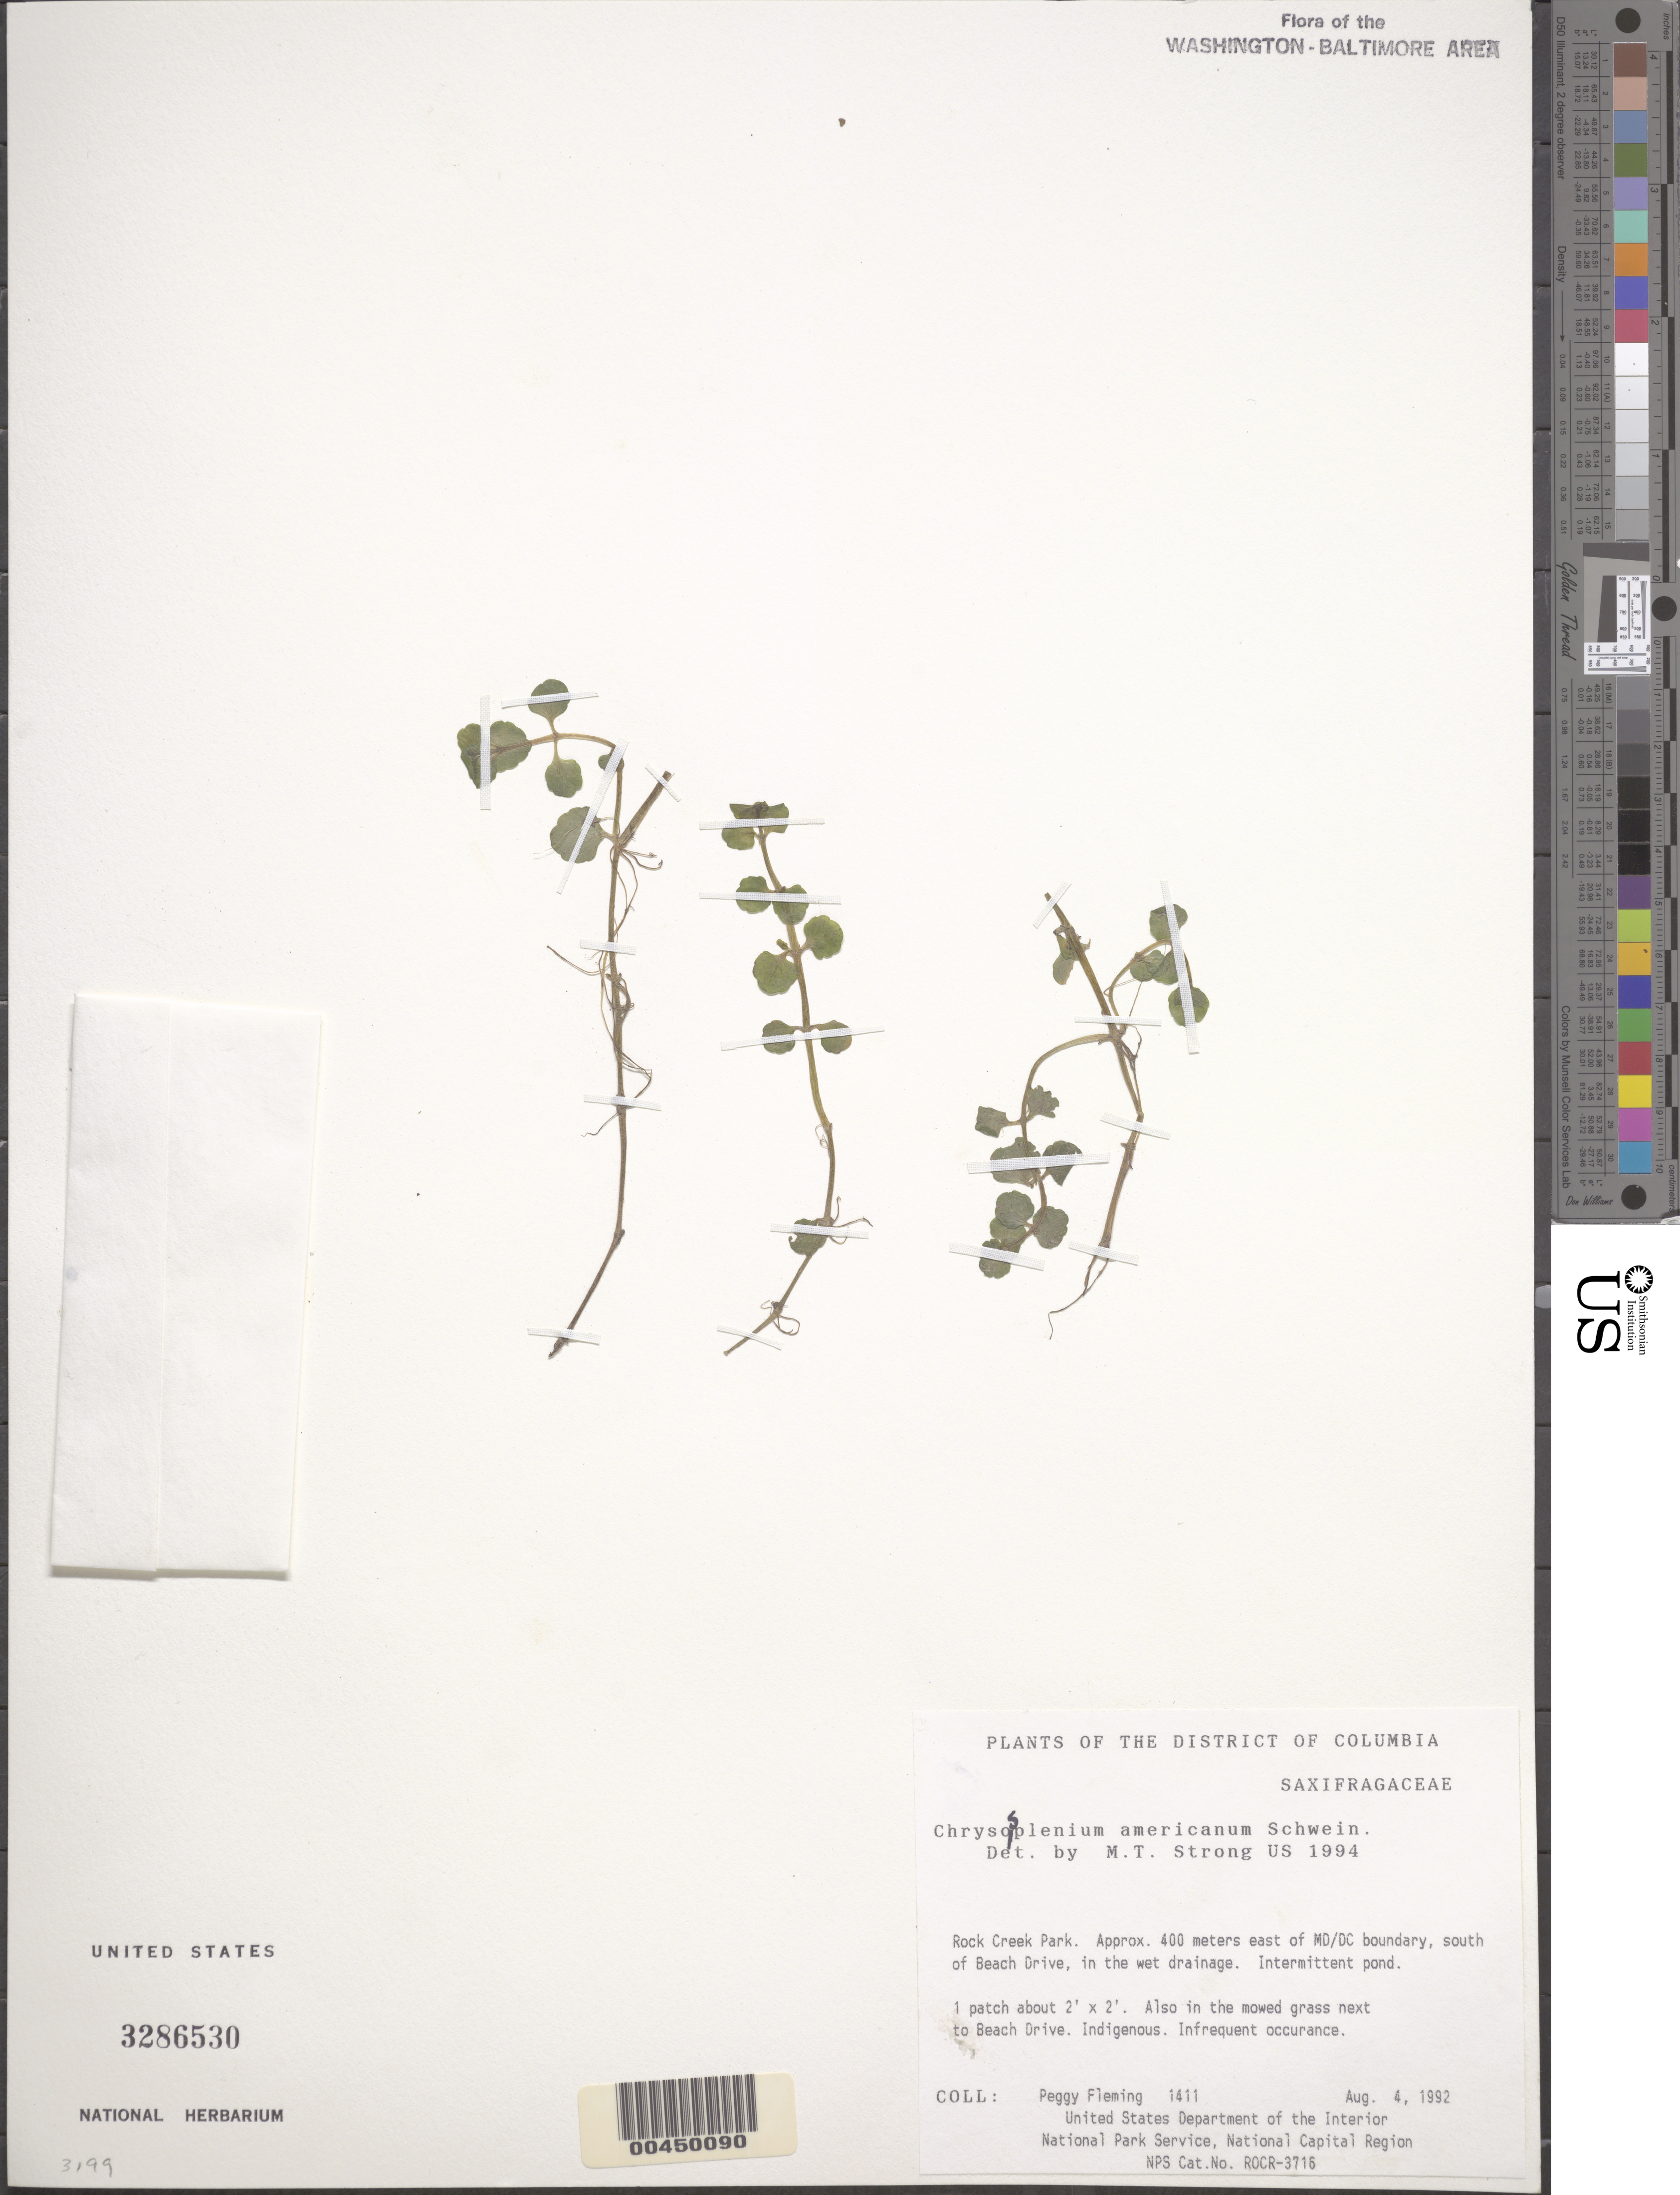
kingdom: Plantae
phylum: Tracheophyta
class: Magnoliopsida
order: Saxifragales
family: Saxifragaceae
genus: Chrysosplenium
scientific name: Chrysosplenium americanum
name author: Schwein.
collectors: P. Fleming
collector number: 1411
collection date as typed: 04 Aug 1992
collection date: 1992-08-04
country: United States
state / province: District of Columbia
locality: Rock Creek Park, E of MD/DC Boundary, S of Beach Drive Rock Creek Park and Vicinity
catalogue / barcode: US 3286530